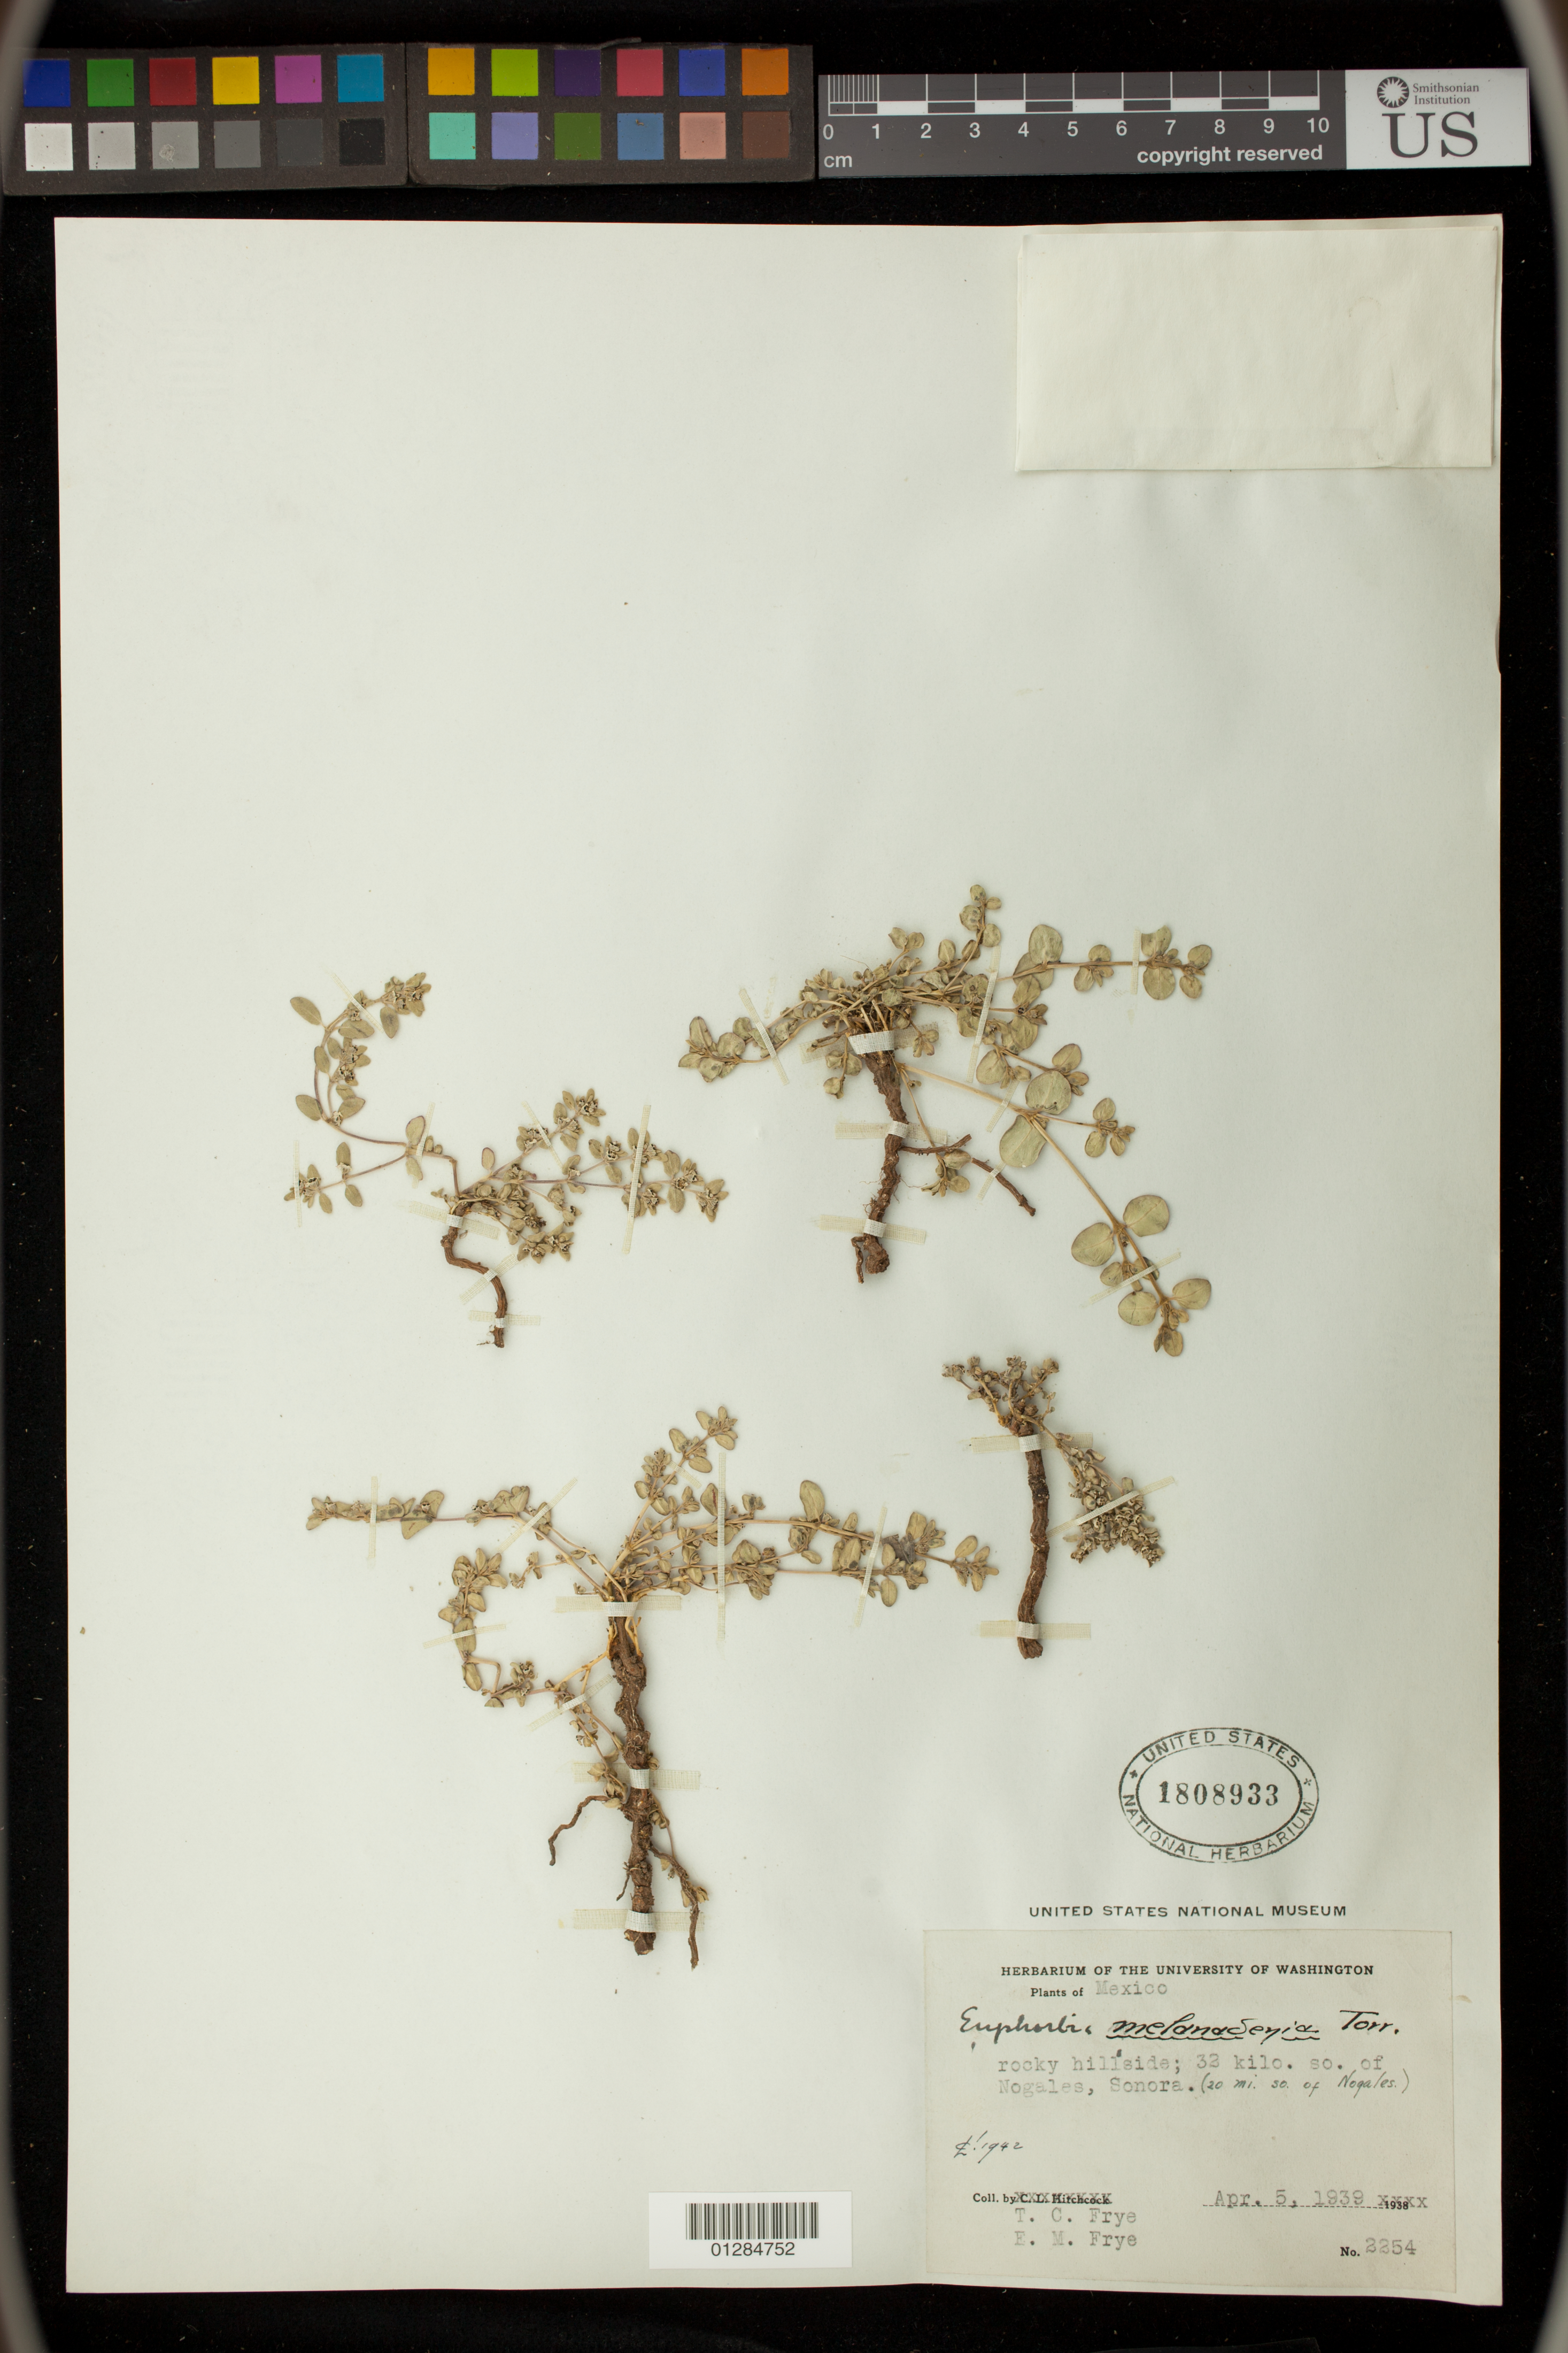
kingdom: Plantae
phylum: Tracheophyta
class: Magnoliopsida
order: Malpighiales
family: Euphorbiaceae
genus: Euphorbia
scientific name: Euphorbia sp.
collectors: T. C. Frye & E. Frye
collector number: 2254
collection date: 1939-04-05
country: Mexico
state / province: Sonora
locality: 32 kilo. so. of Nogales, Sonora (20 mi. so. of Nogales)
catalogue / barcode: US 1808933